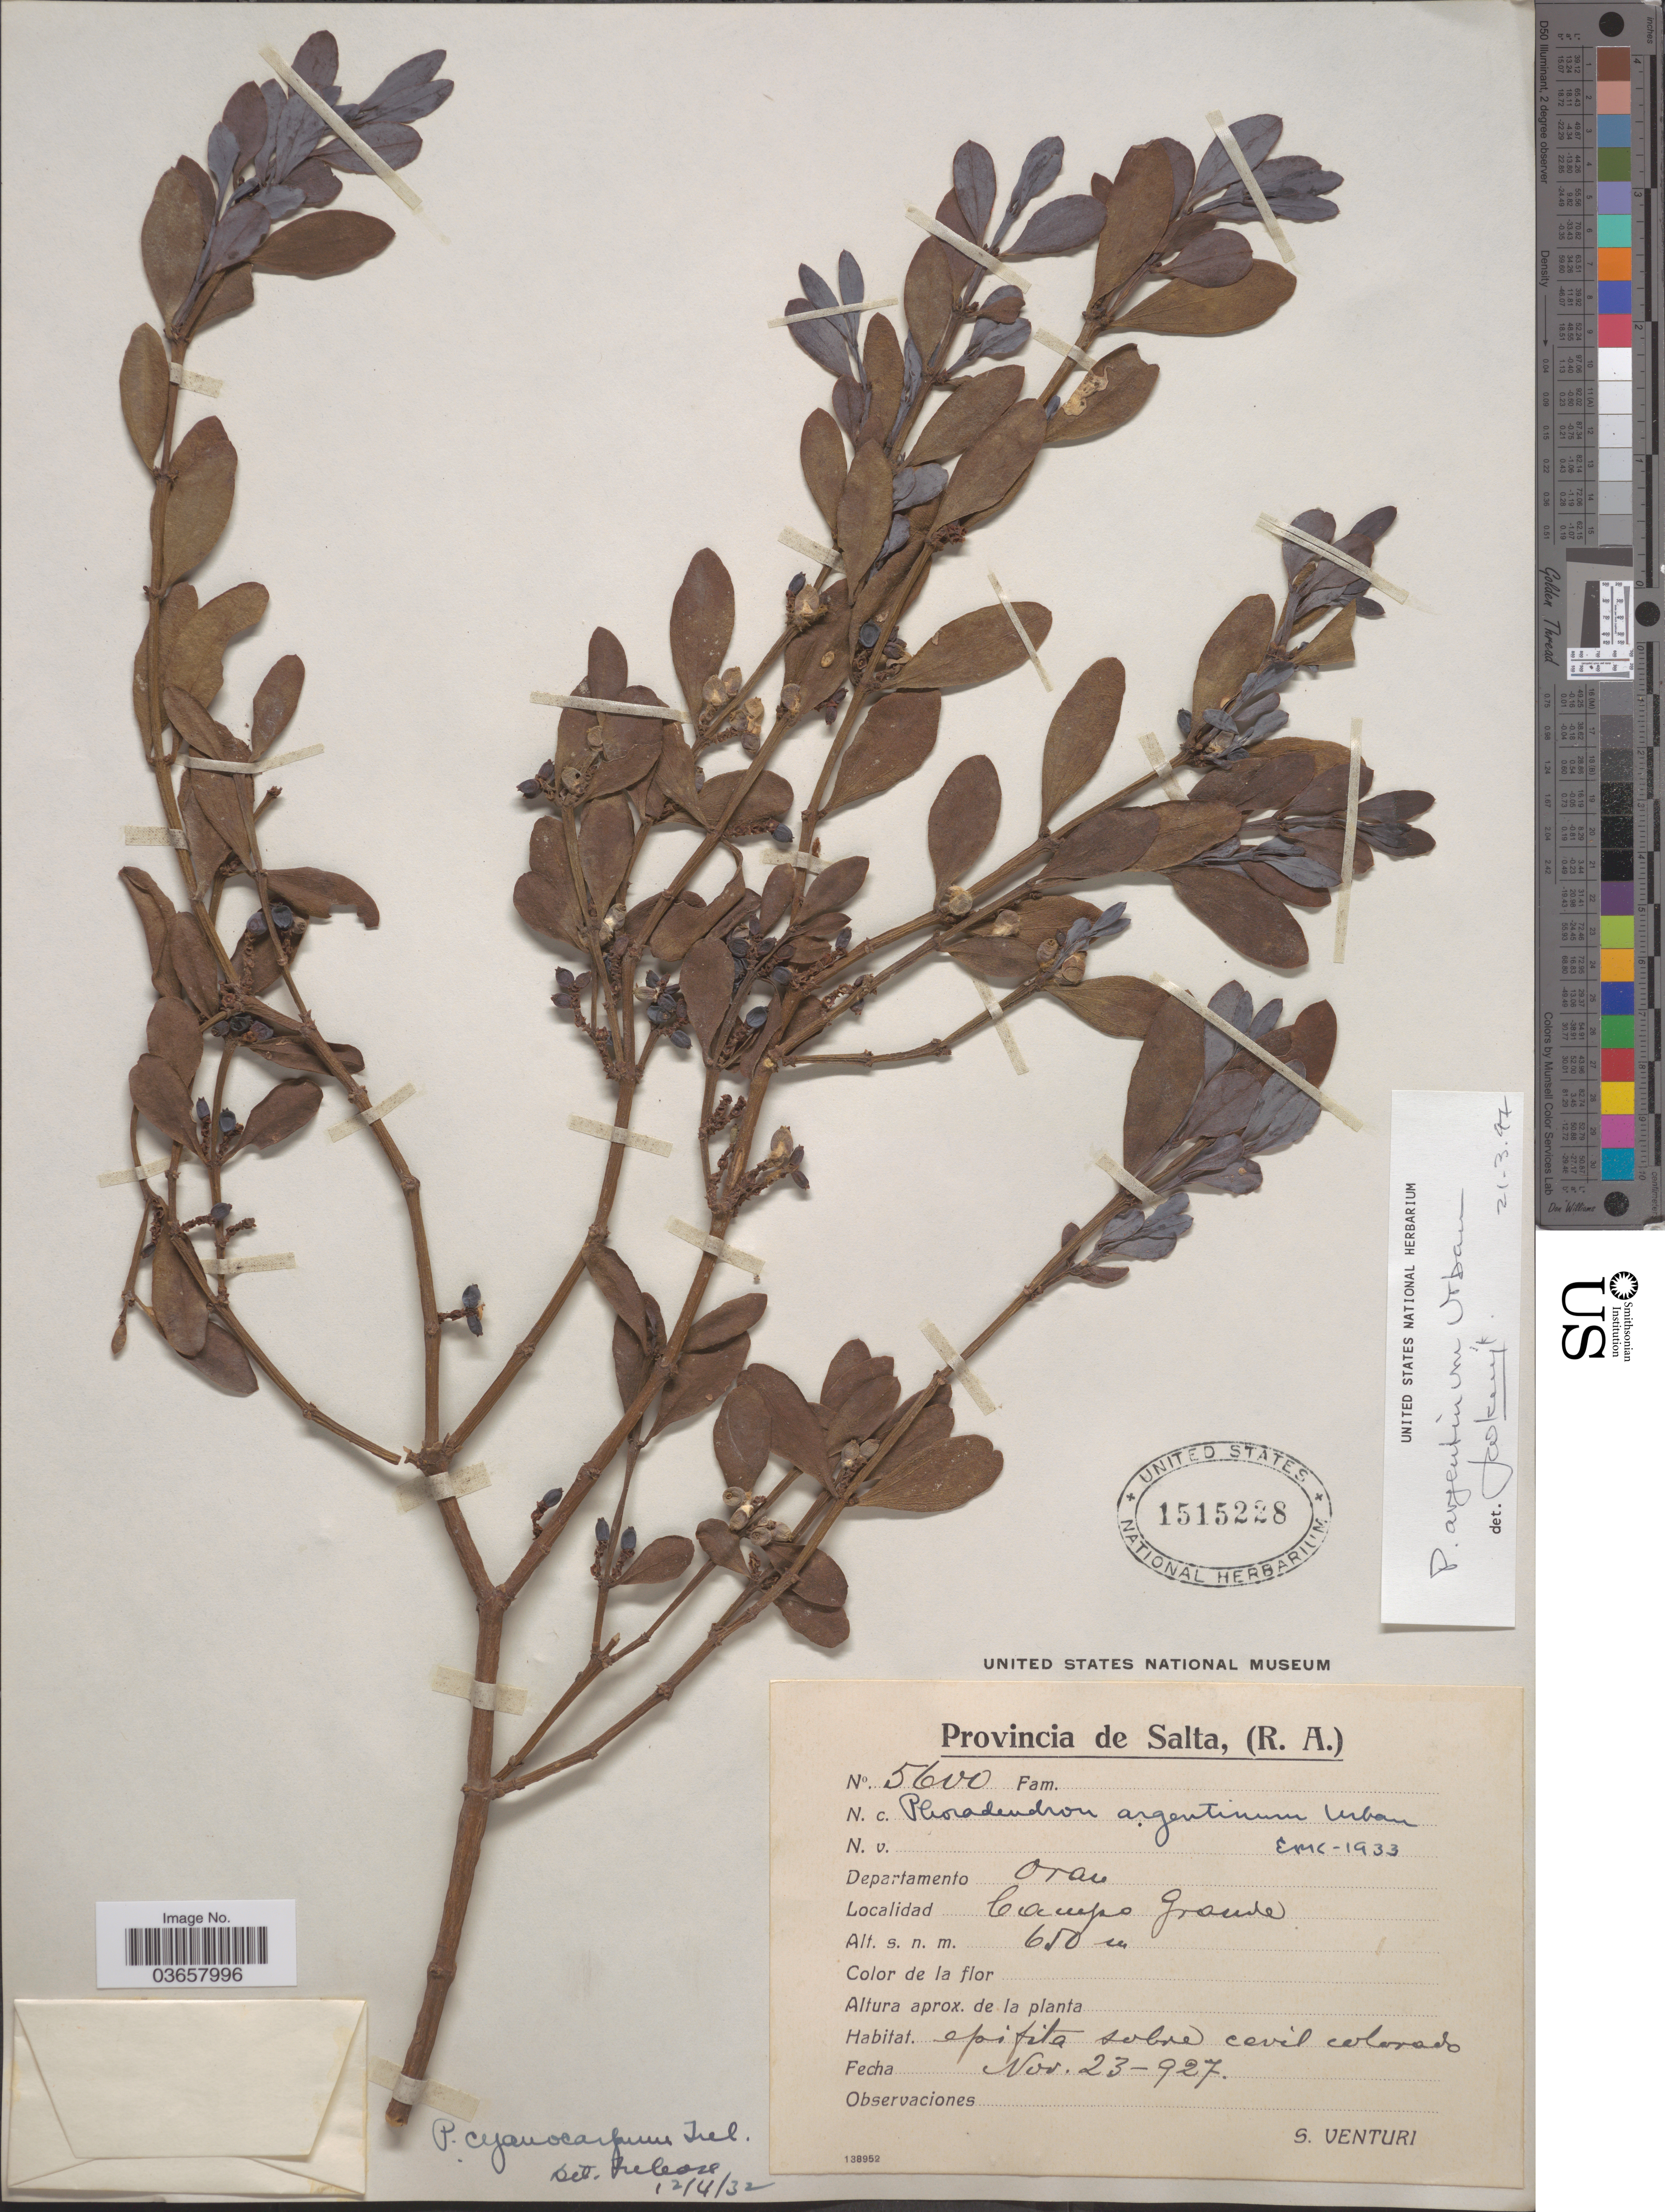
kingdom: Plantae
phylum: Tracheophyta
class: Magnoliopsida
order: Santalales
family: Viscaceae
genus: Phoradendron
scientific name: Phoradendron argentinum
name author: Urb.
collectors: S. Venturi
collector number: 5600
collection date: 1927-11-23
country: Argentina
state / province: Salta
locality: Departamento Oran. Campo Grande.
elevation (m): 650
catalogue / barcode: US 1515228